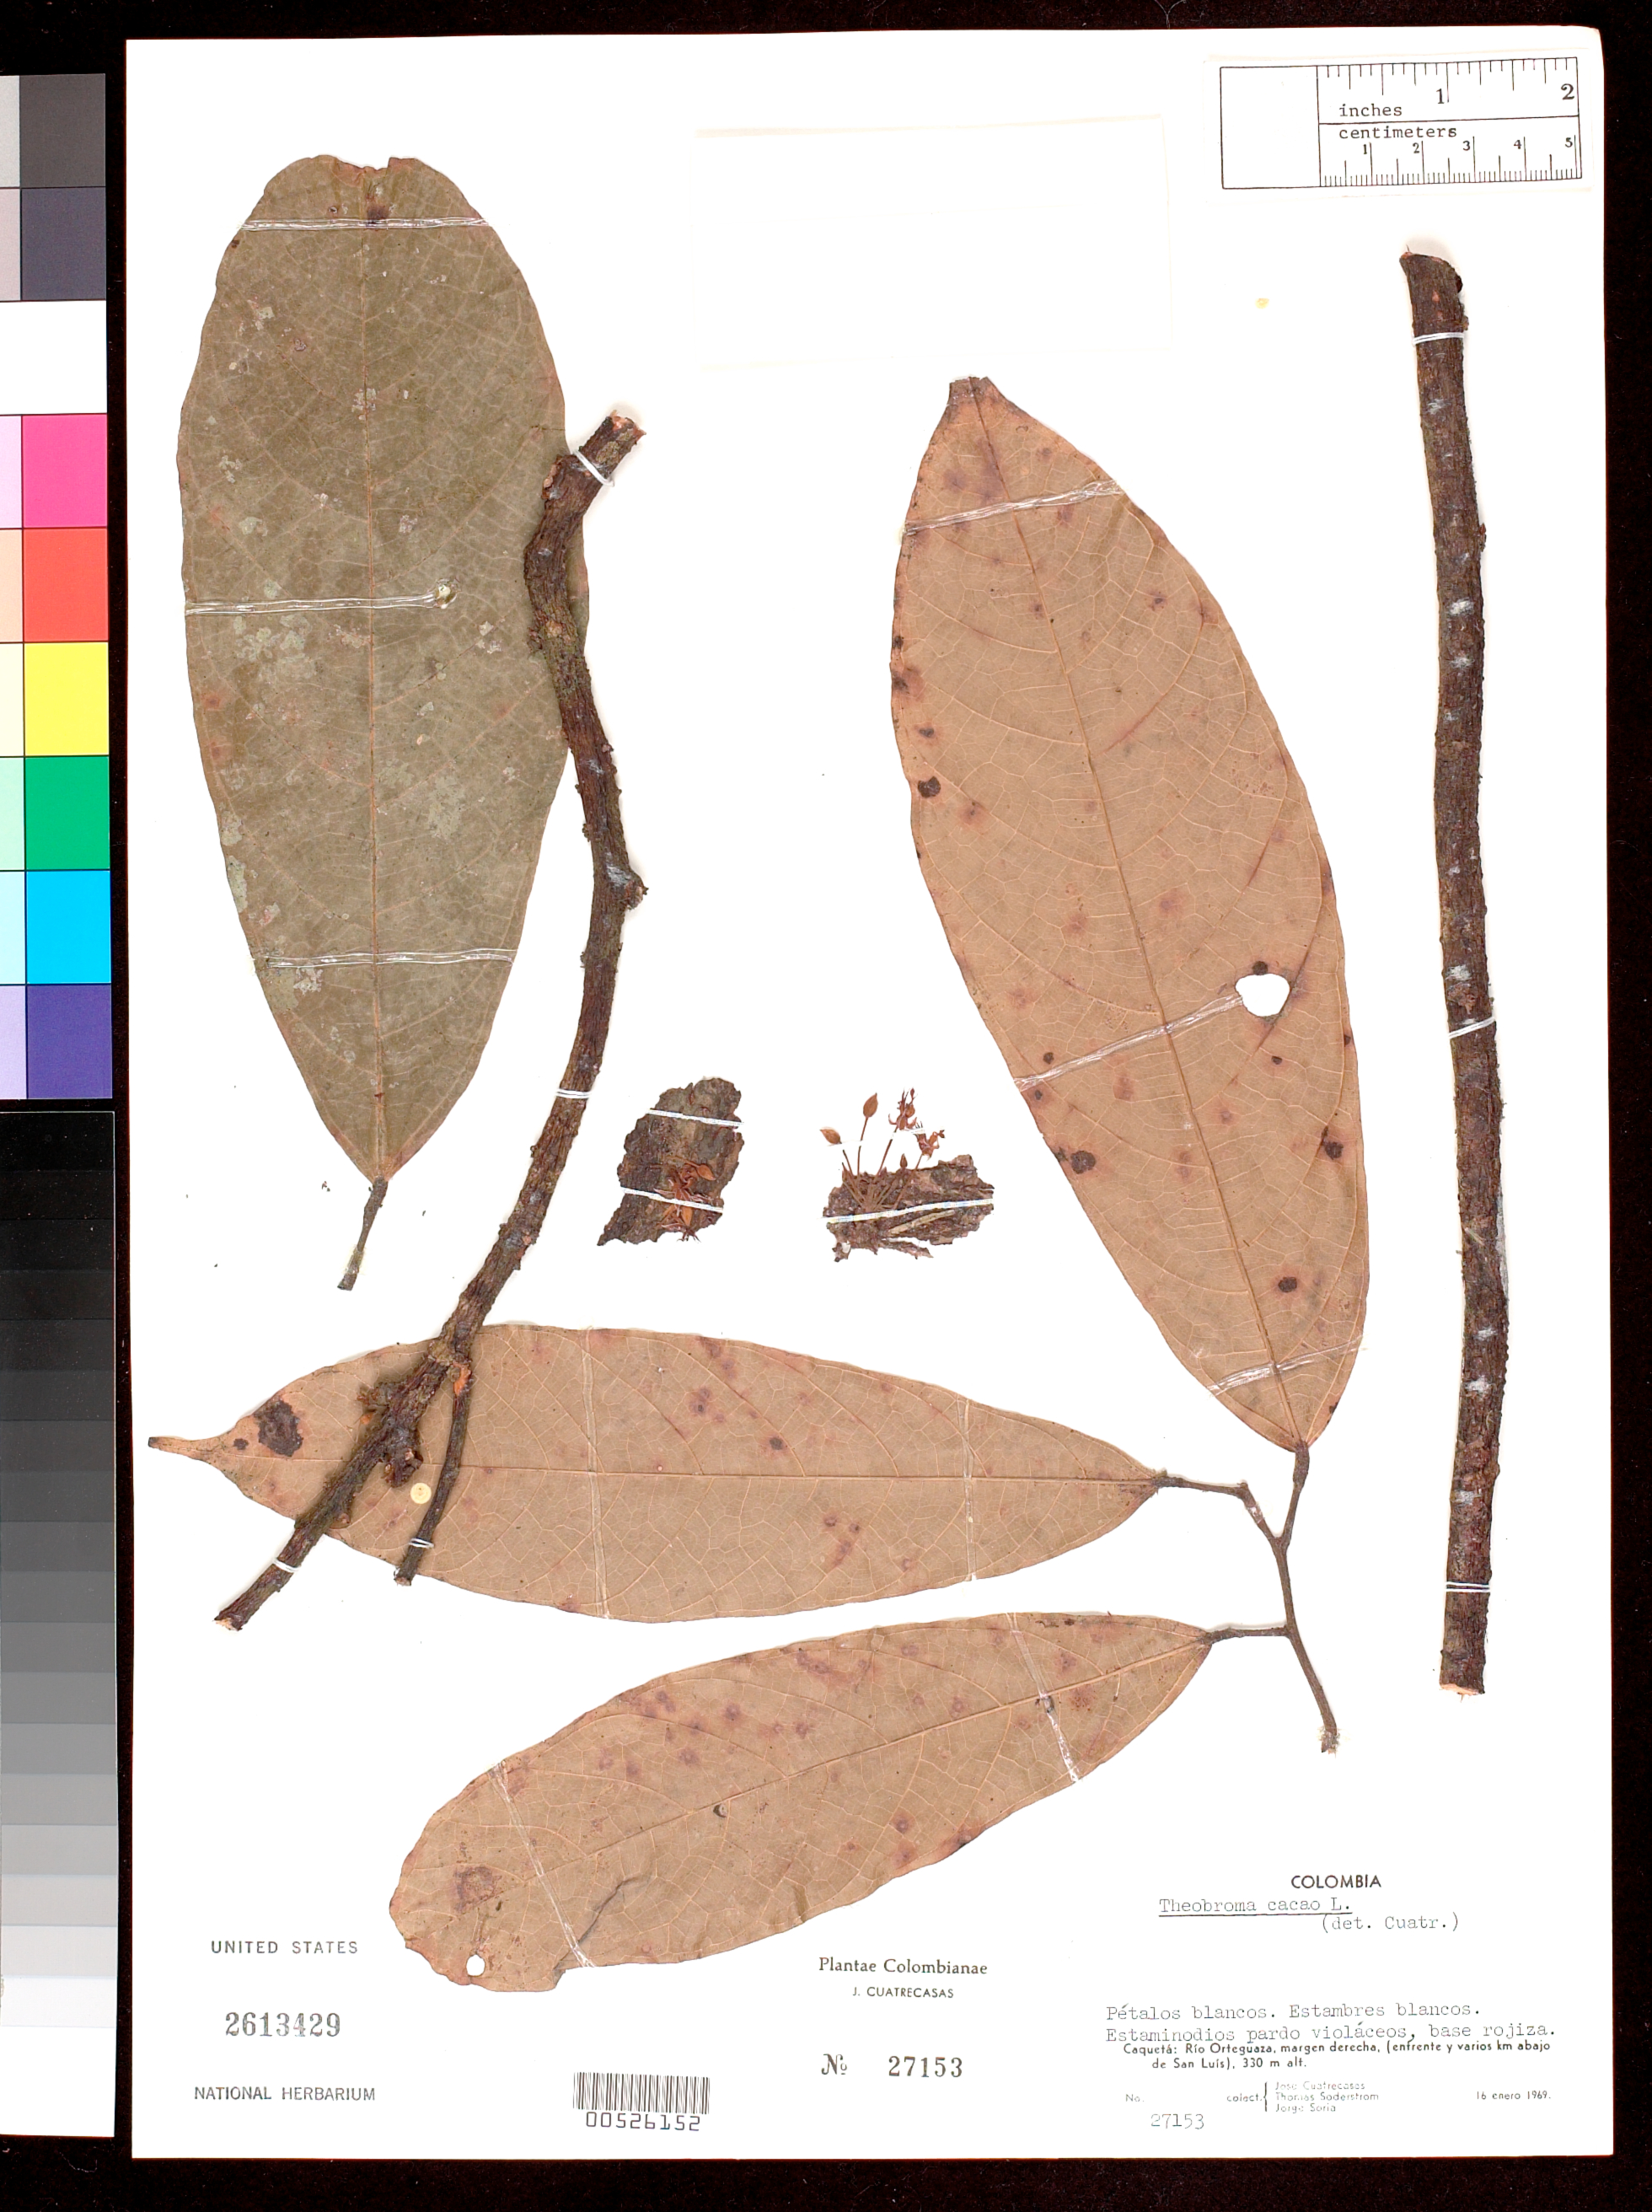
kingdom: Plantae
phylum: Tracheophyta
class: Magnoliopsida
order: Malvales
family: Malvaceae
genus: Theobroma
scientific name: Theobroma cacao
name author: L.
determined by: Cuatrecasas, J.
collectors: J. Cuatrecasas, T. R. Soderstrom & J. Soria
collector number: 27153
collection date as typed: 16 Jan 1969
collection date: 1969-01-16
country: Colombia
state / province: Caquetá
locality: Rio Ortequaza, Margen Derecha, (Enfrente y Varios km Abajo de San Luis)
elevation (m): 330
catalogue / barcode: US 2613429